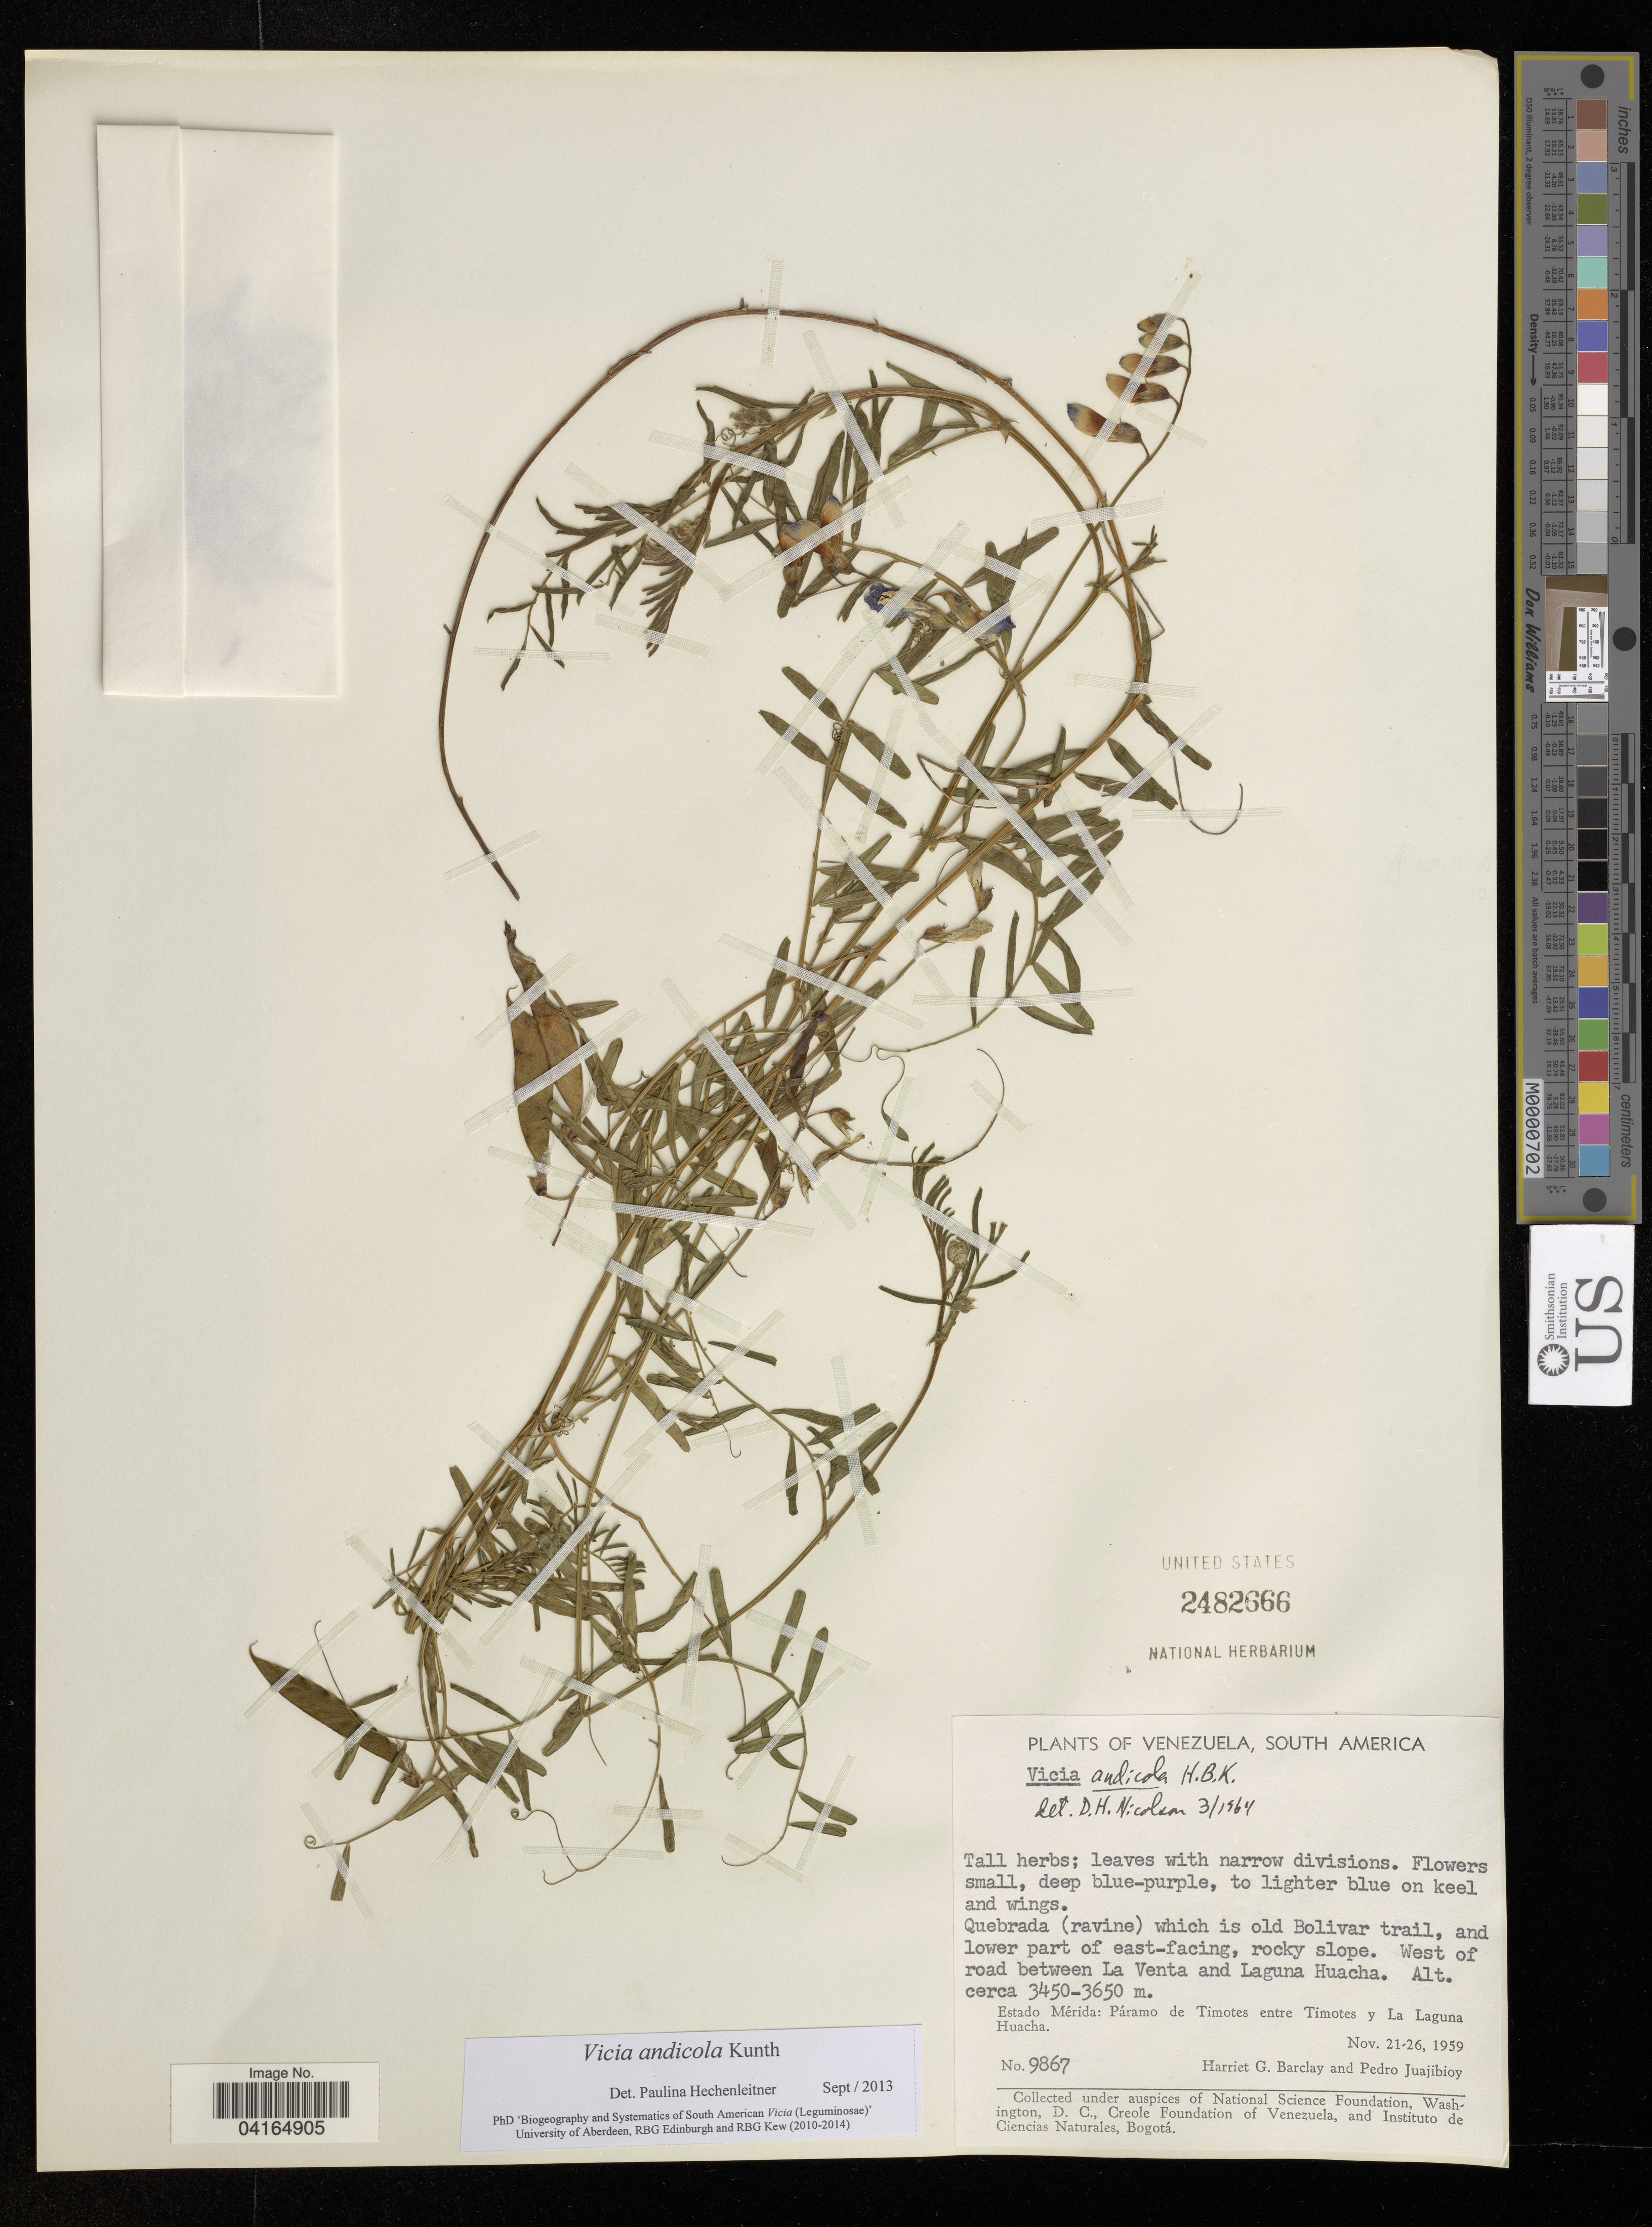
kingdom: Plantae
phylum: Tracheophyta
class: Magnoliopsida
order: Fabales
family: Fabaceae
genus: Vicia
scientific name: Vicia andicola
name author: Kunth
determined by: Hechenleitner, Paulina, RBG Edinburgh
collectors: H. G. Barclay & P. Juajibioy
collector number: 9867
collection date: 1959-11-21/1959-11-26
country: Venezuela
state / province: Merida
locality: Quebrada (ravine) which is old Bolivar trail, and lower part of east-facing, rocky slope. West of road between La Venta and Laguna Huacha. Páramo de Timotes entre Timotes y La Laguna Huacha.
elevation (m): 3450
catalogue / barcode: US 2482666